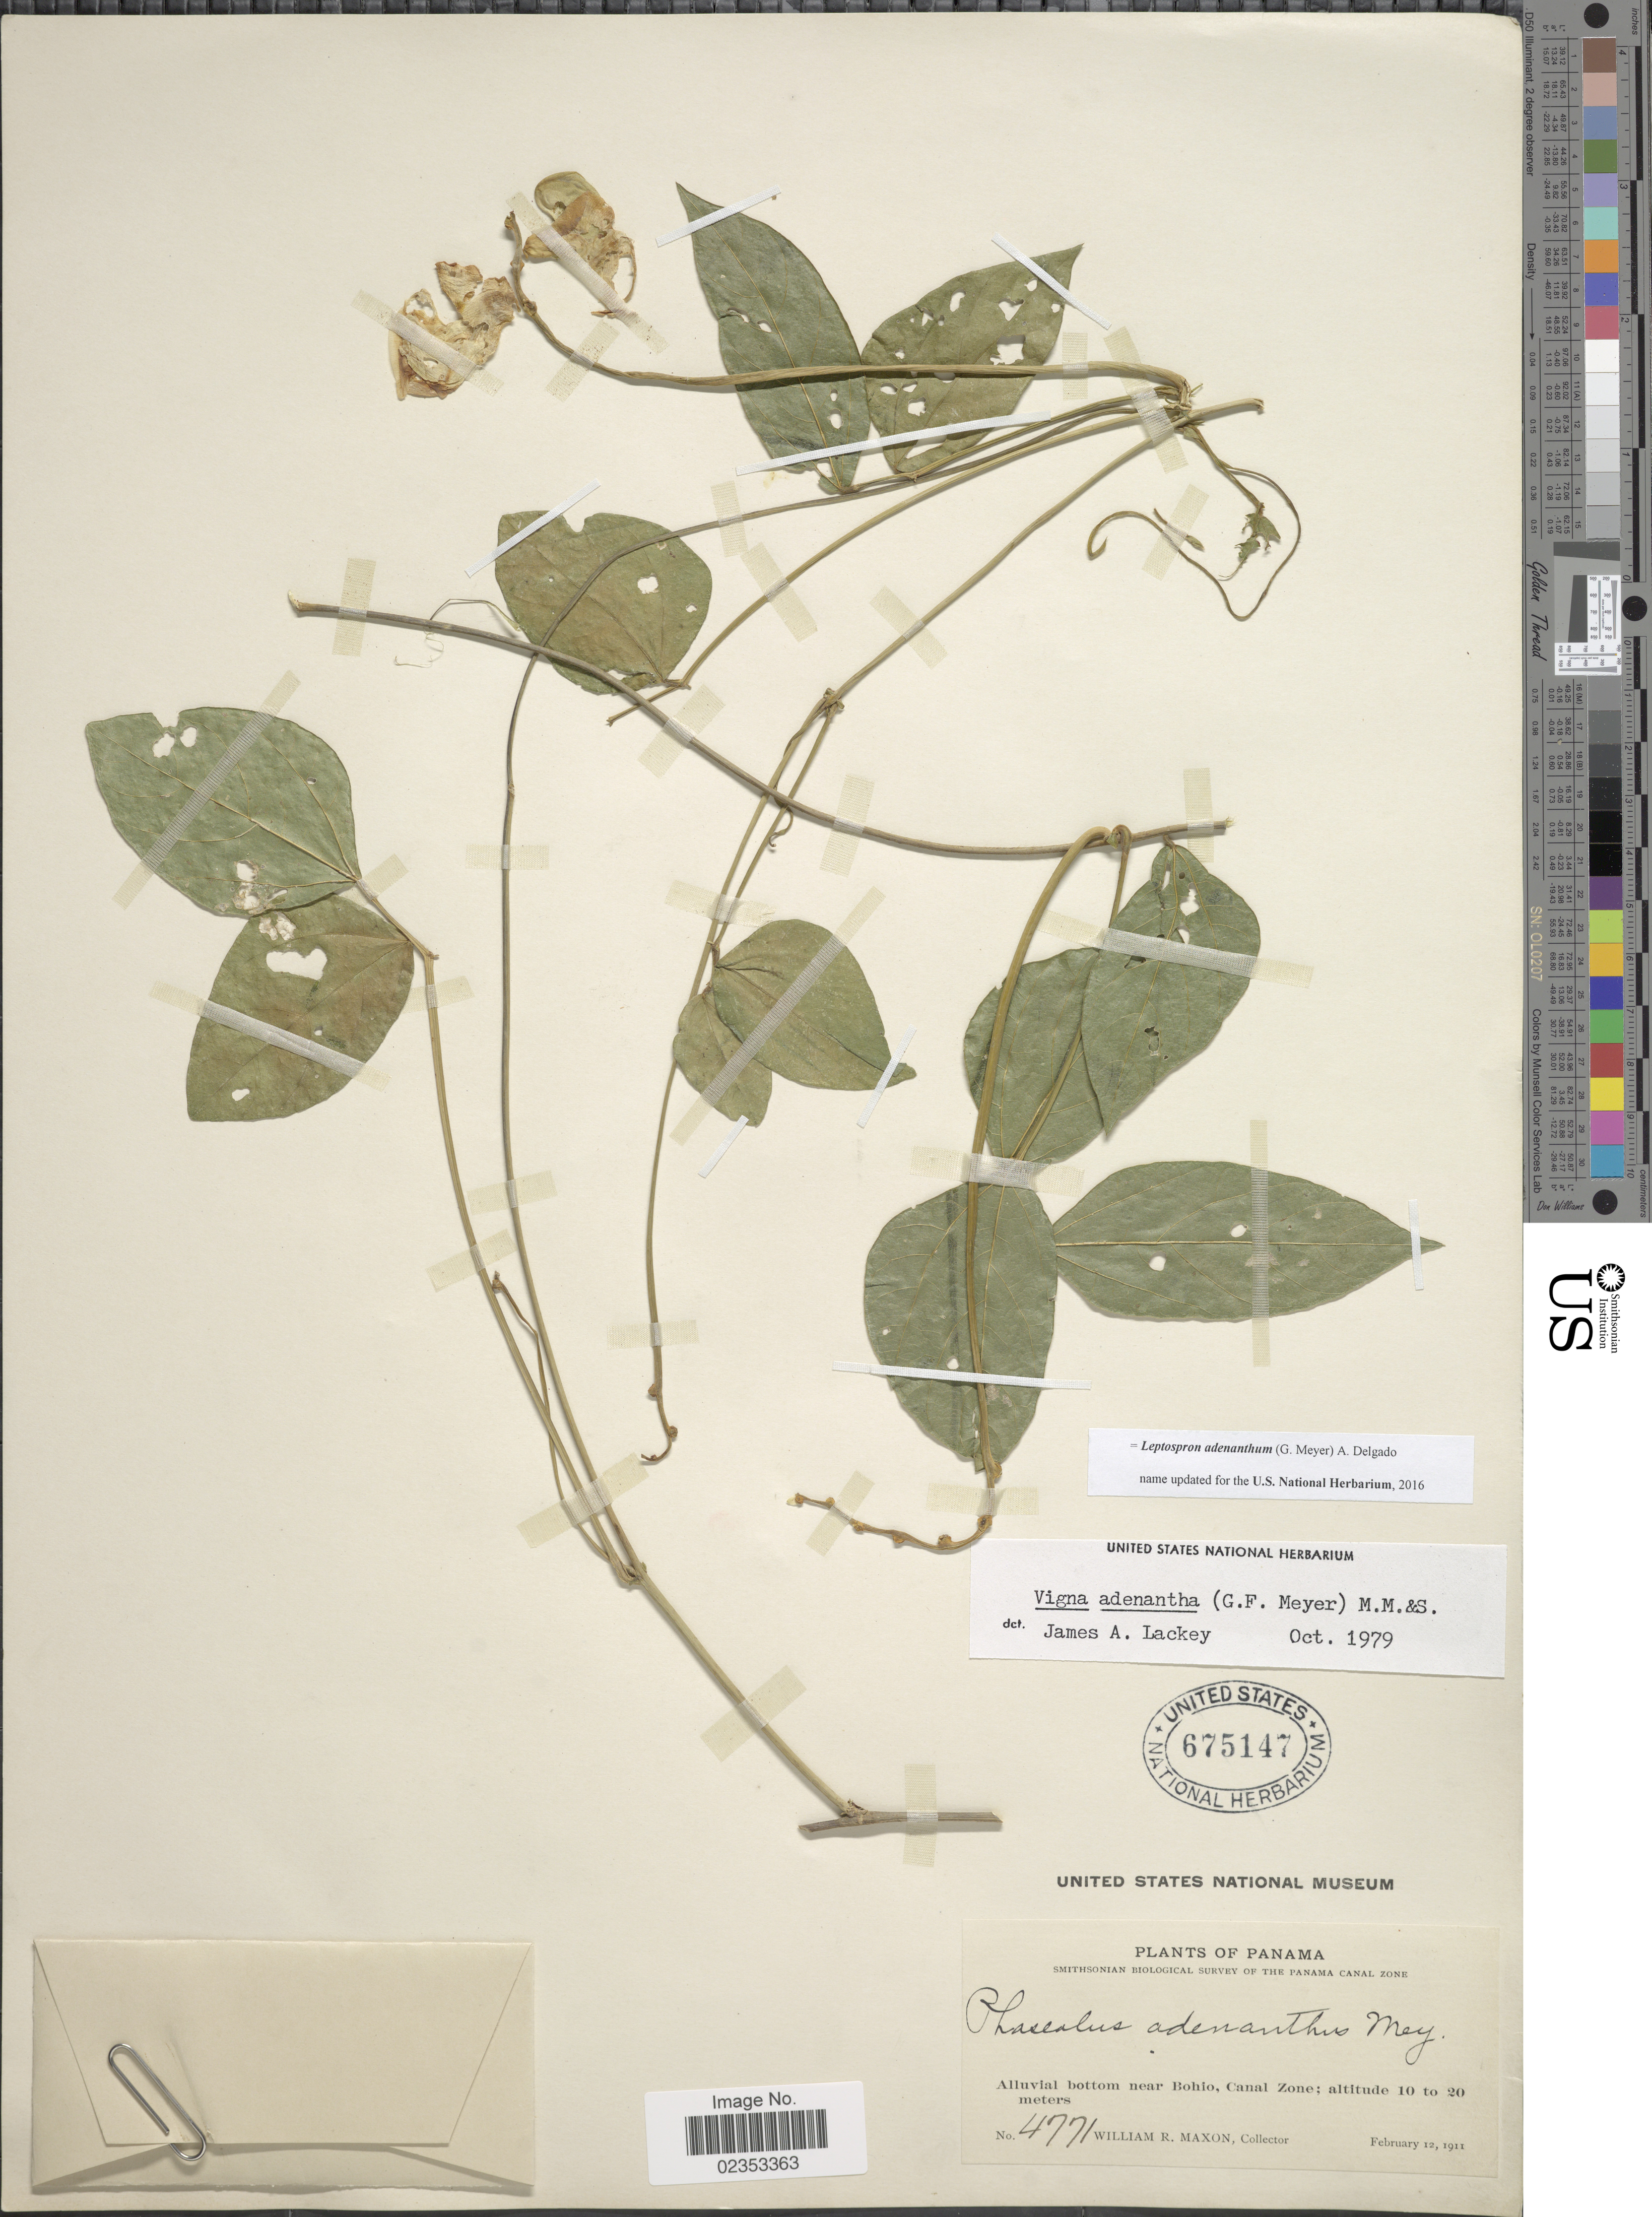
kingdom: Plantae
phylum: Tracheophyta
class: Magnoliopsida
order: Fabales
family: Fabaceae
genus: Leptospron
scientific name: Leptospron adenanthum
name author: (G. Mey.) A. Delgado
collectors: W. R. Maxon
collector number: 4771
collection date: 1911-02-12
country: Panama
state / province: Colón / Panamá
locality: The Panama Canal Zone, Alluvial bottom near Bohio, Canal Zone.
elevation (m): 10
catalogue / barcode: US 675147